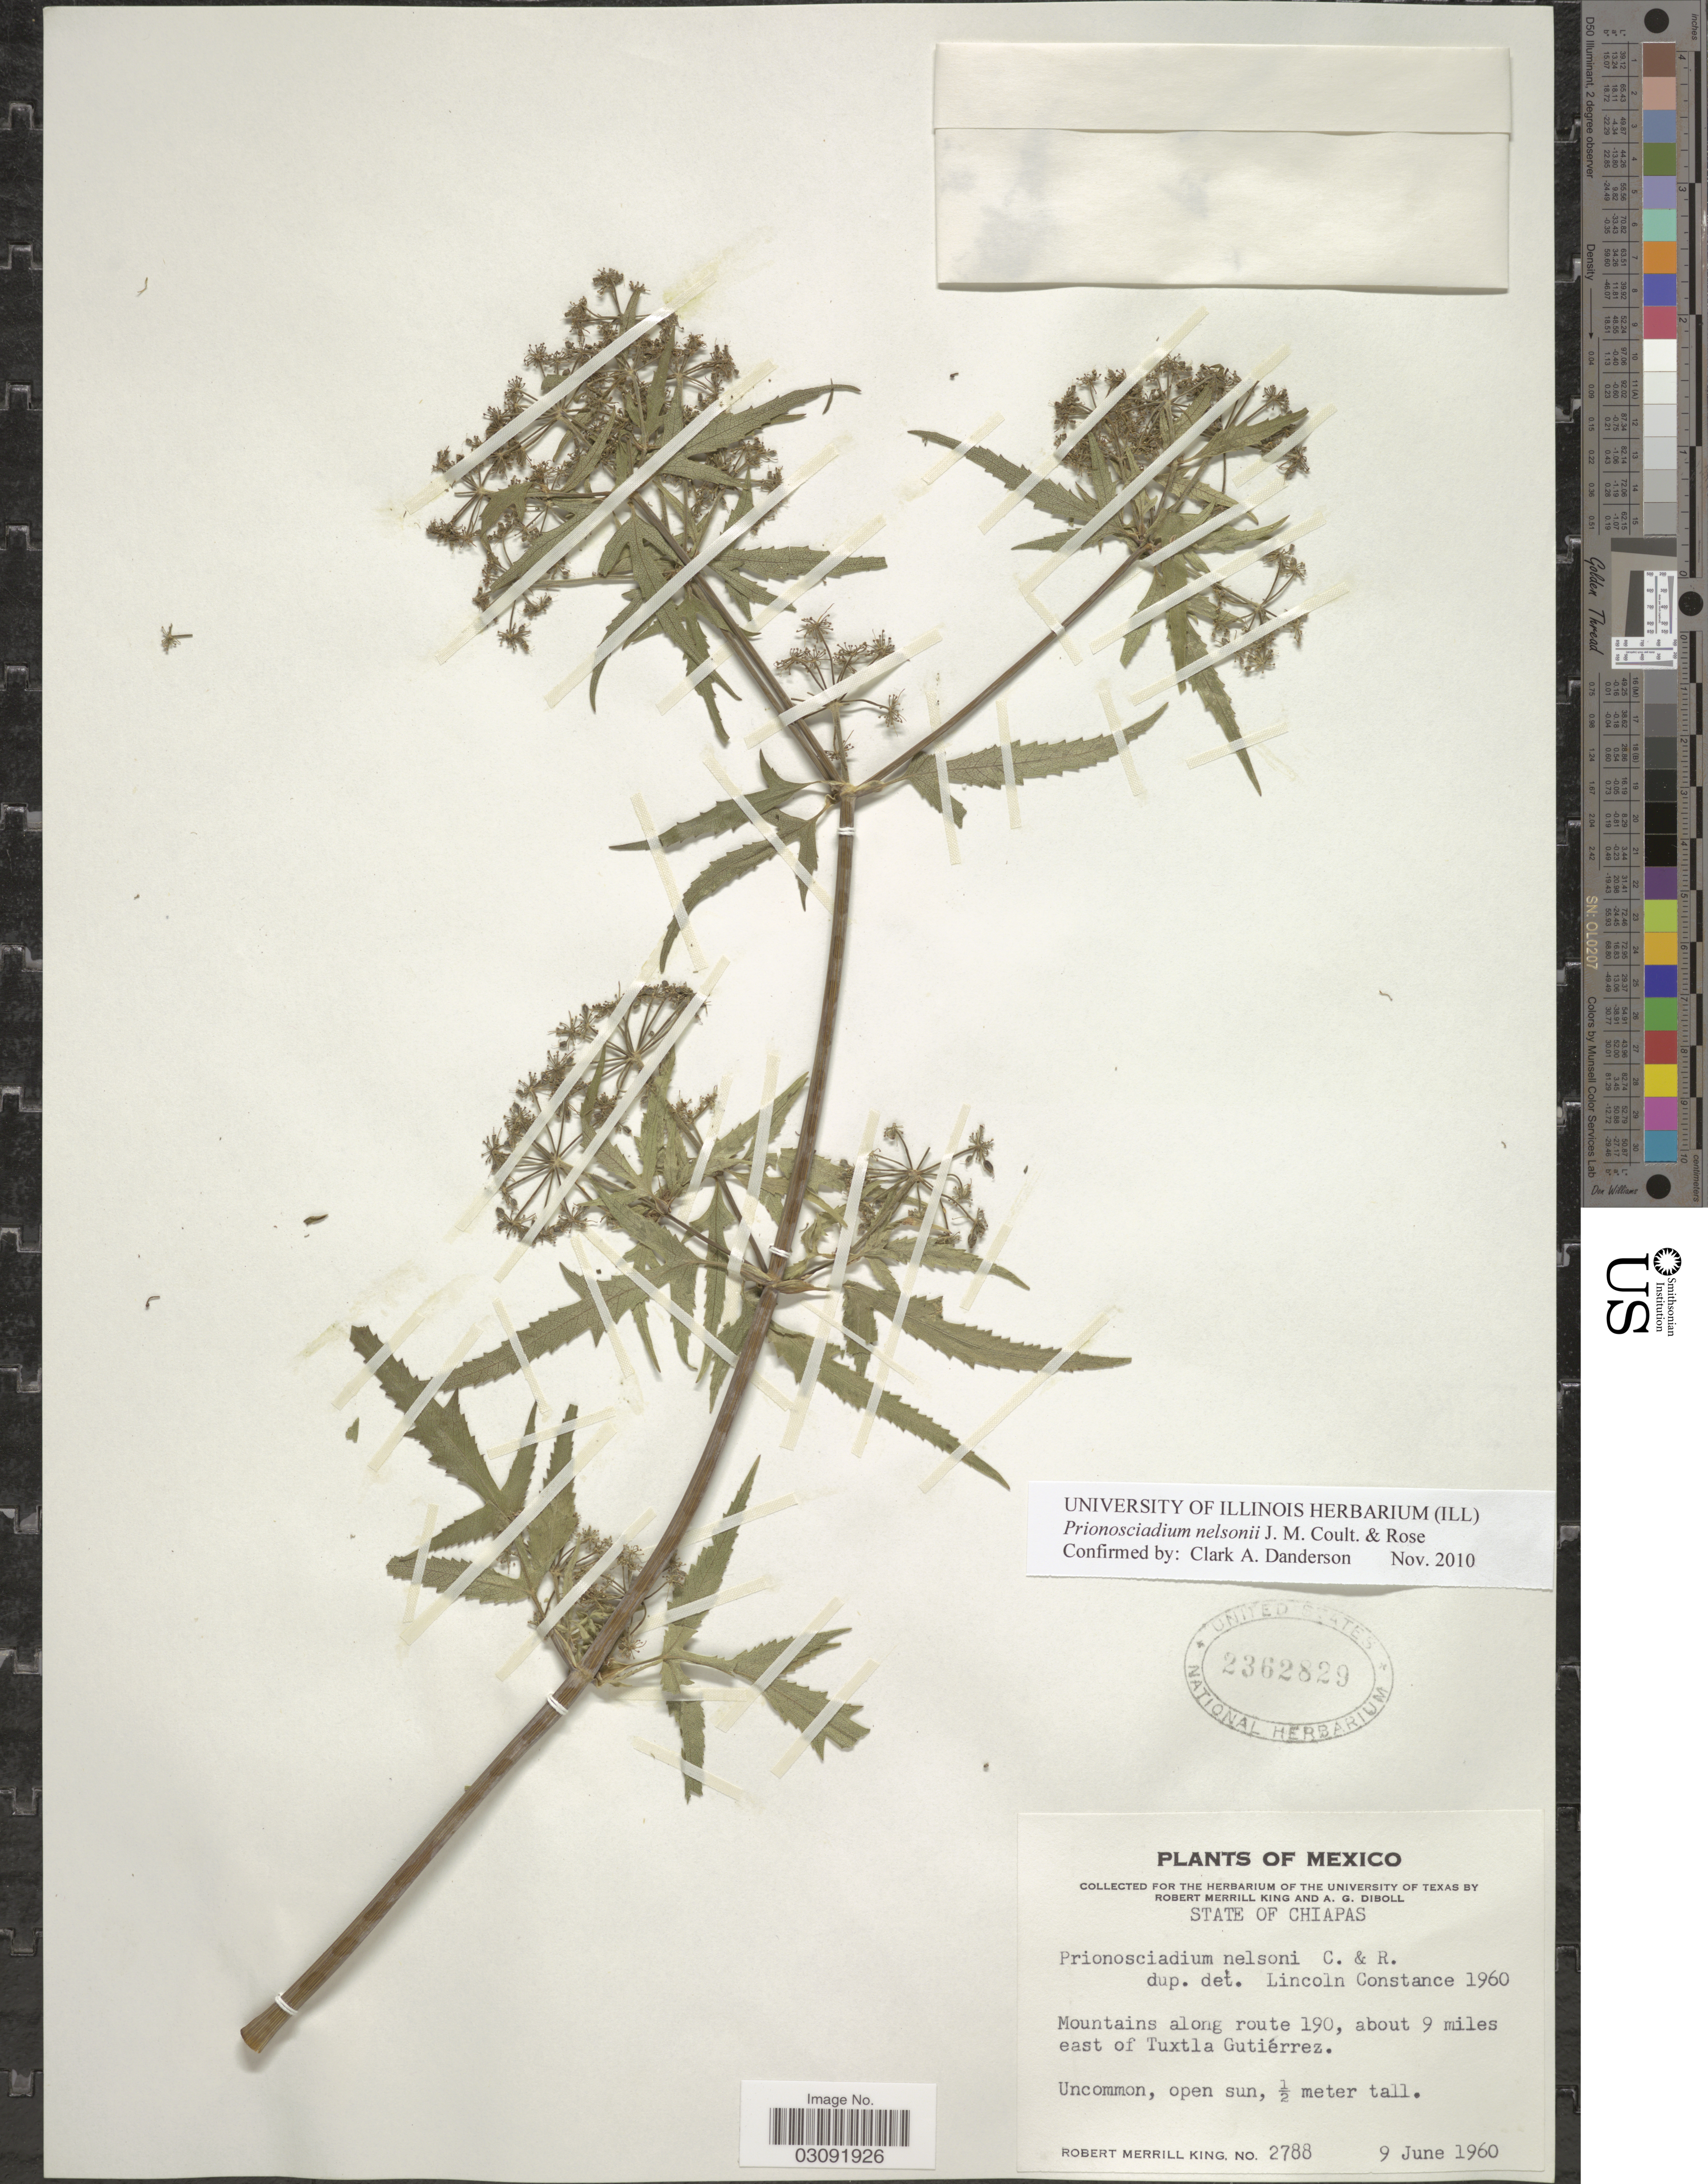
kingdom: Plantae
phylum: Tracheophyta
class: Magnoliopsida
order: Apiales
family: Apiaceae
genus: Prionosciadium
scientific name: Prionosciadium nelsonii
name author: J.M. Coult. & Rose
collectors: R. M. King & A. Diboll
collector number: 2788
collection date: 1960-06-09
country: Mexico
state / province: Chiapas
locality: Mountains along route 190, about 9 miles east of Tuxtla Gutiérrez.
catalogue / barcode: US 2362829